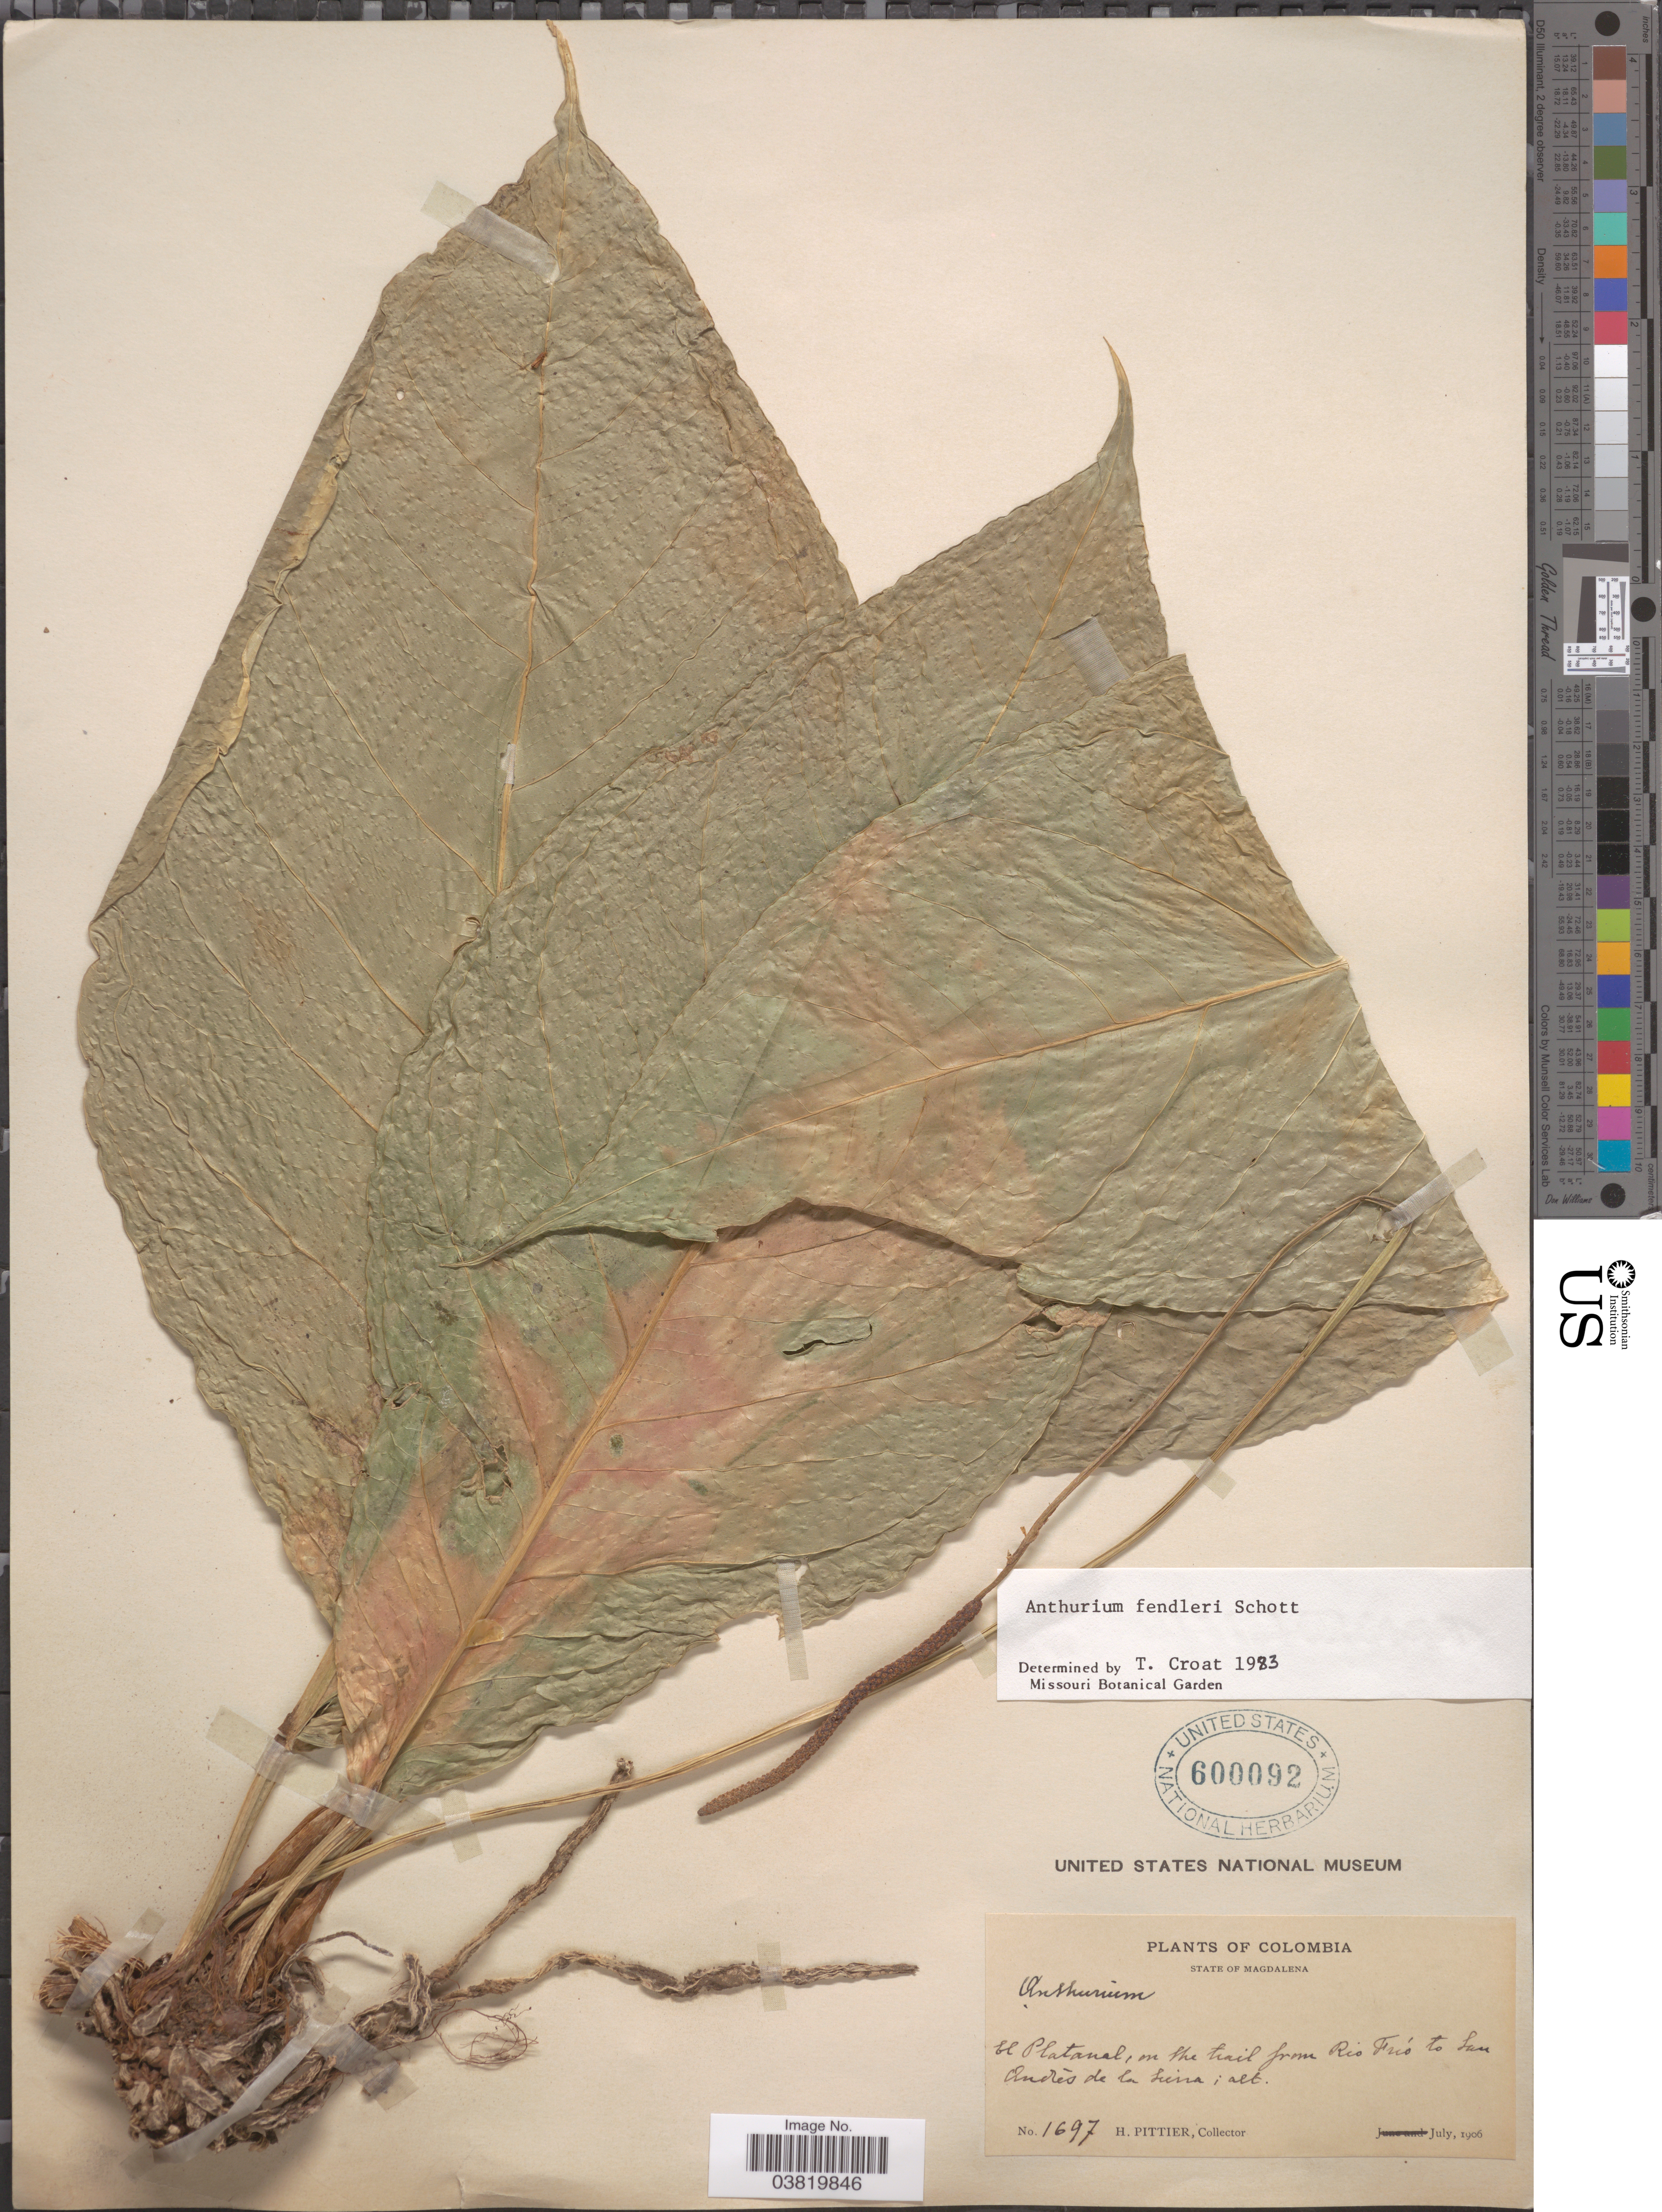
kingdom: Plantae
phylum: Tracheophyta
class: Liliopsida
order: Alismatales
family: Araceae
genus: Anthurium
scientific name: Anthurium fendleri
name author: Schott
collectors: H. F. Pittier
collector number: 1697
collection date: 1906-07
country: Colombia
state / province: Magdalena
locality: El Platanal, on the trail from Rio Frío to San Andrés de la Sierra.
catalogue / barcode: US 600092